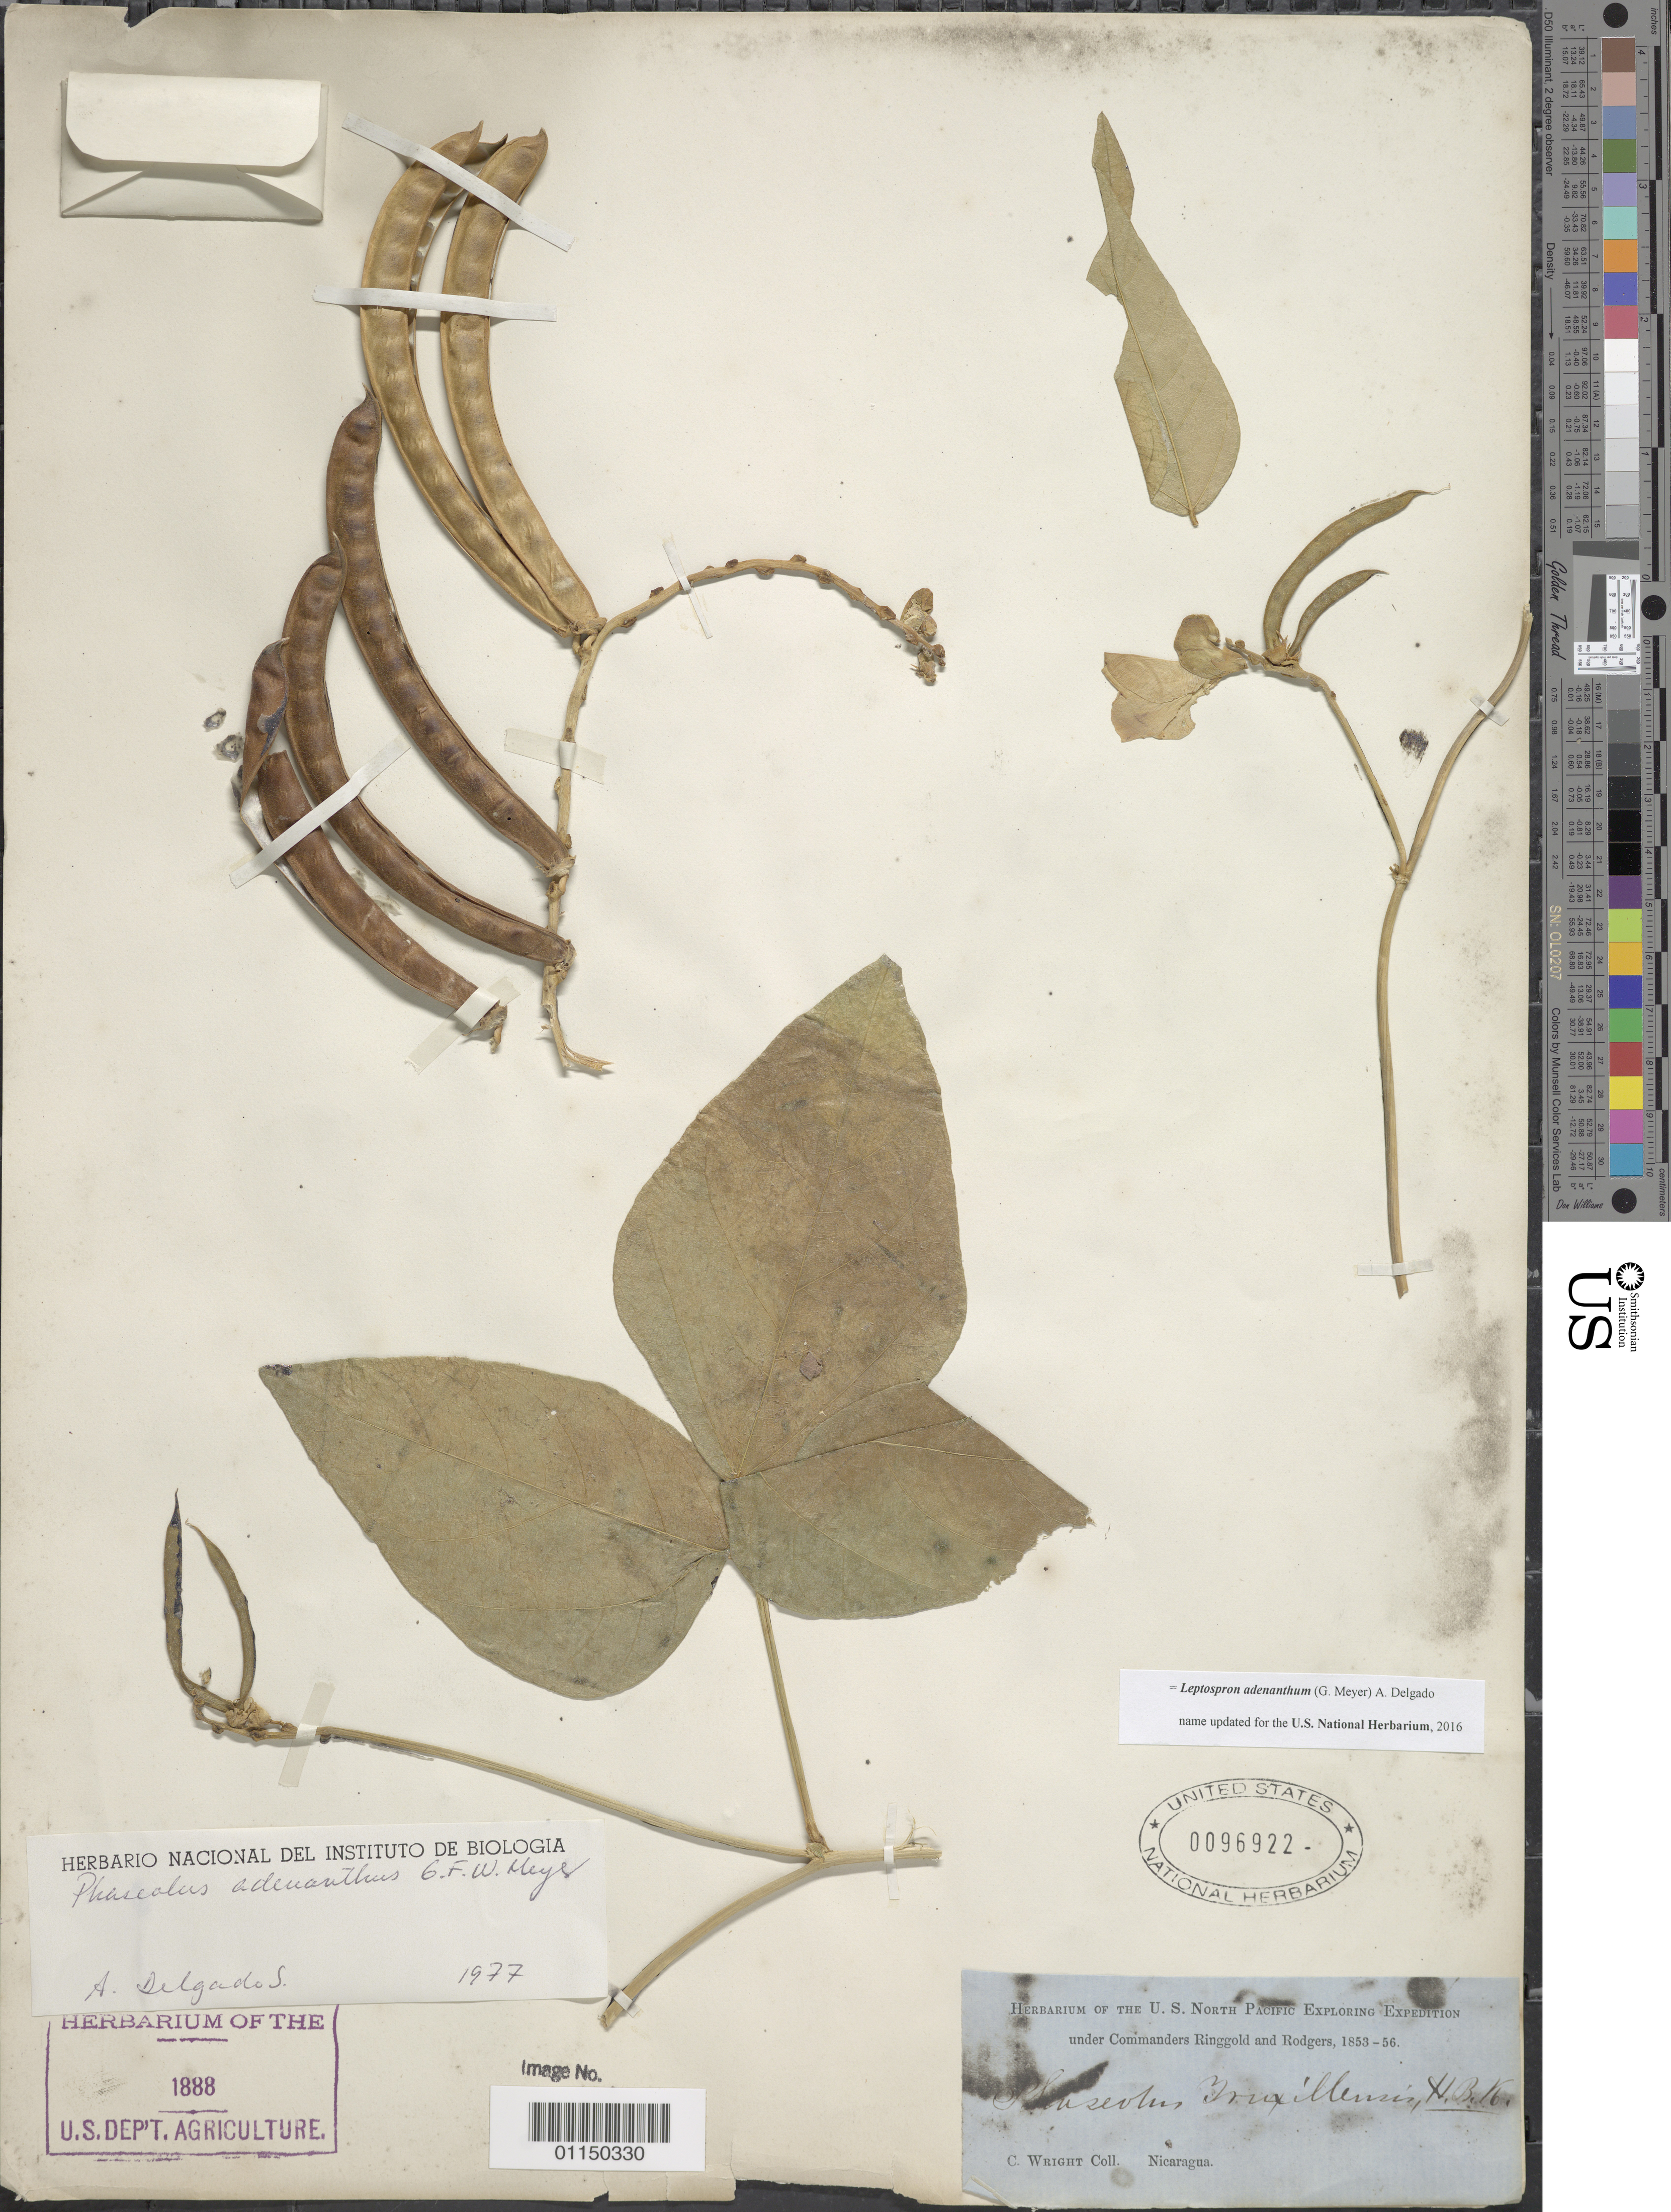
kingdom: Plantae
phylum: Tracheophyta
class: Magnoliopsida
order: Fabales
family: Fabaceae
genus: Leptospron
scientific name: Leptospron adenanthum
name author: (G. Mey.) A. Delgado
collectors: C. Wright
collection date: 1853/1856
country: Nicaragua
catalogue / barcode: US 96922